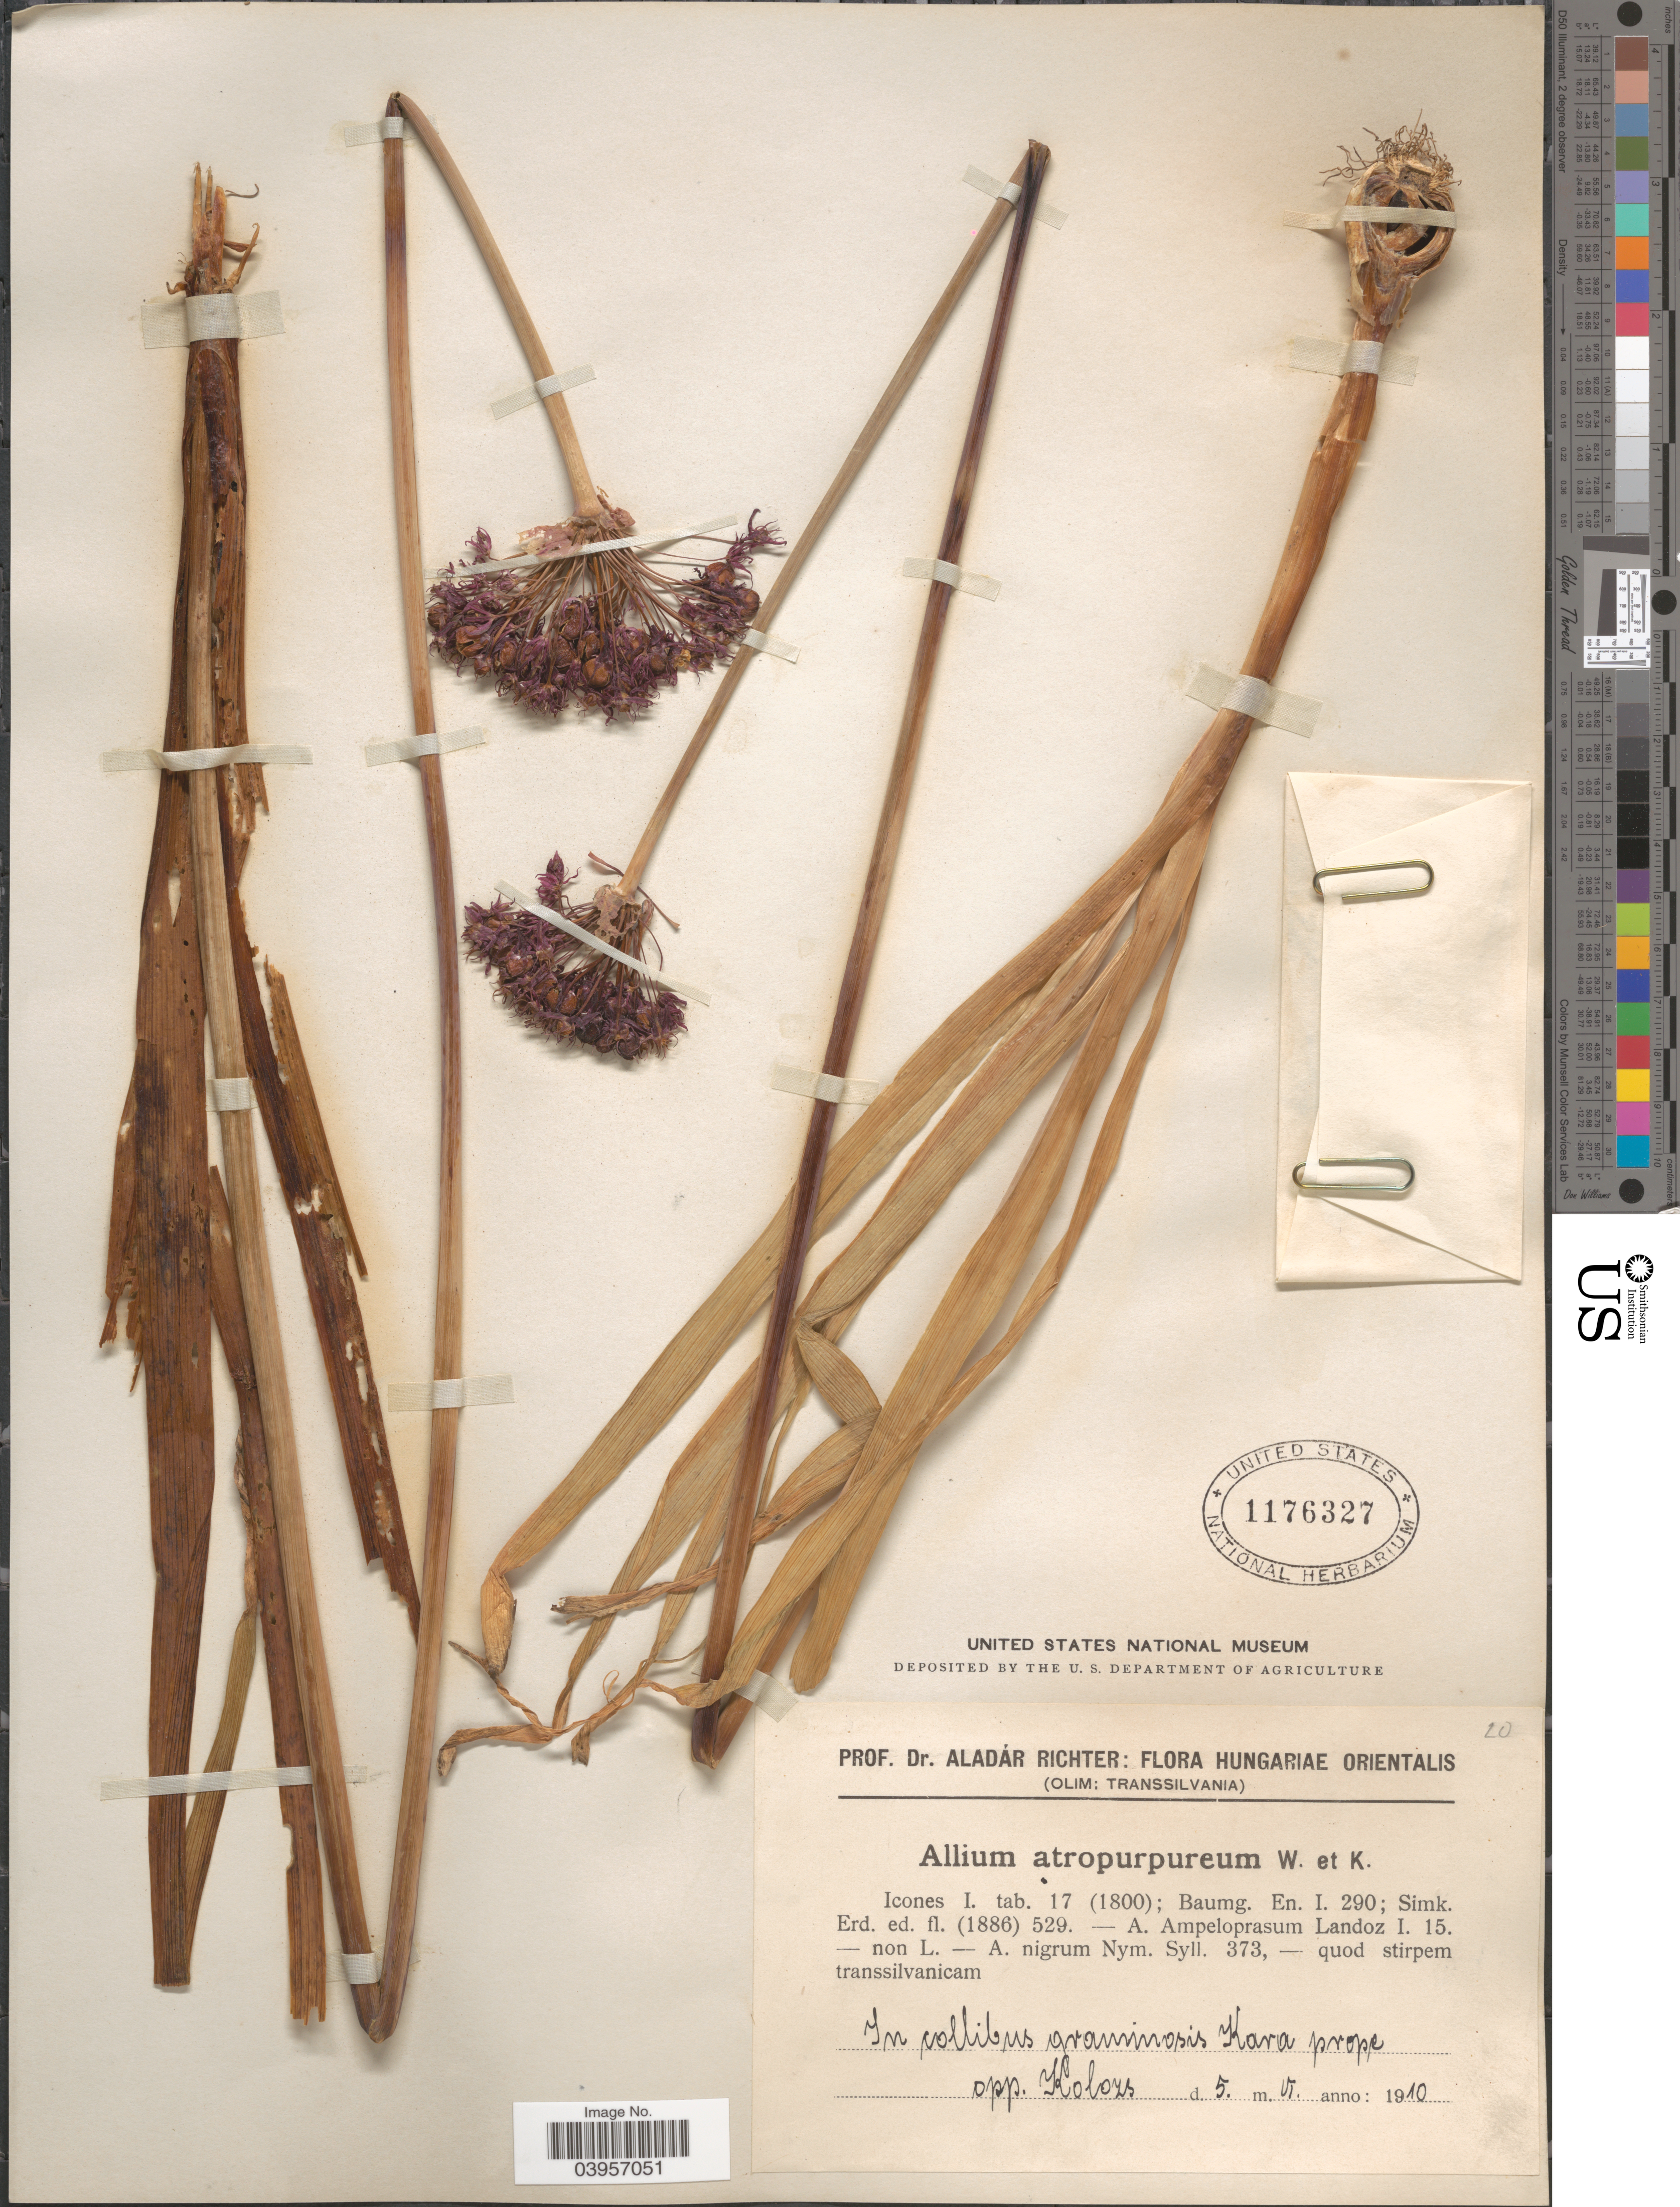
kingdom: Plantae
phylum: Tracheophyta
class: Liliopsida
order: Asparagales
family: Amaryllidaceae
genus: Allium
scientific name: Allium atropurpureum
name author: Waldst. & Kit.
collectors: A. Richter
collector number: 20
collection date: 1910-06-05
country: Romania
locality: Hungariae Orientalis.(Olim: Transsilvania). ) In collibus graminosis Kara prope opp. Kolozs.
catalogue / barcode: US 1176327